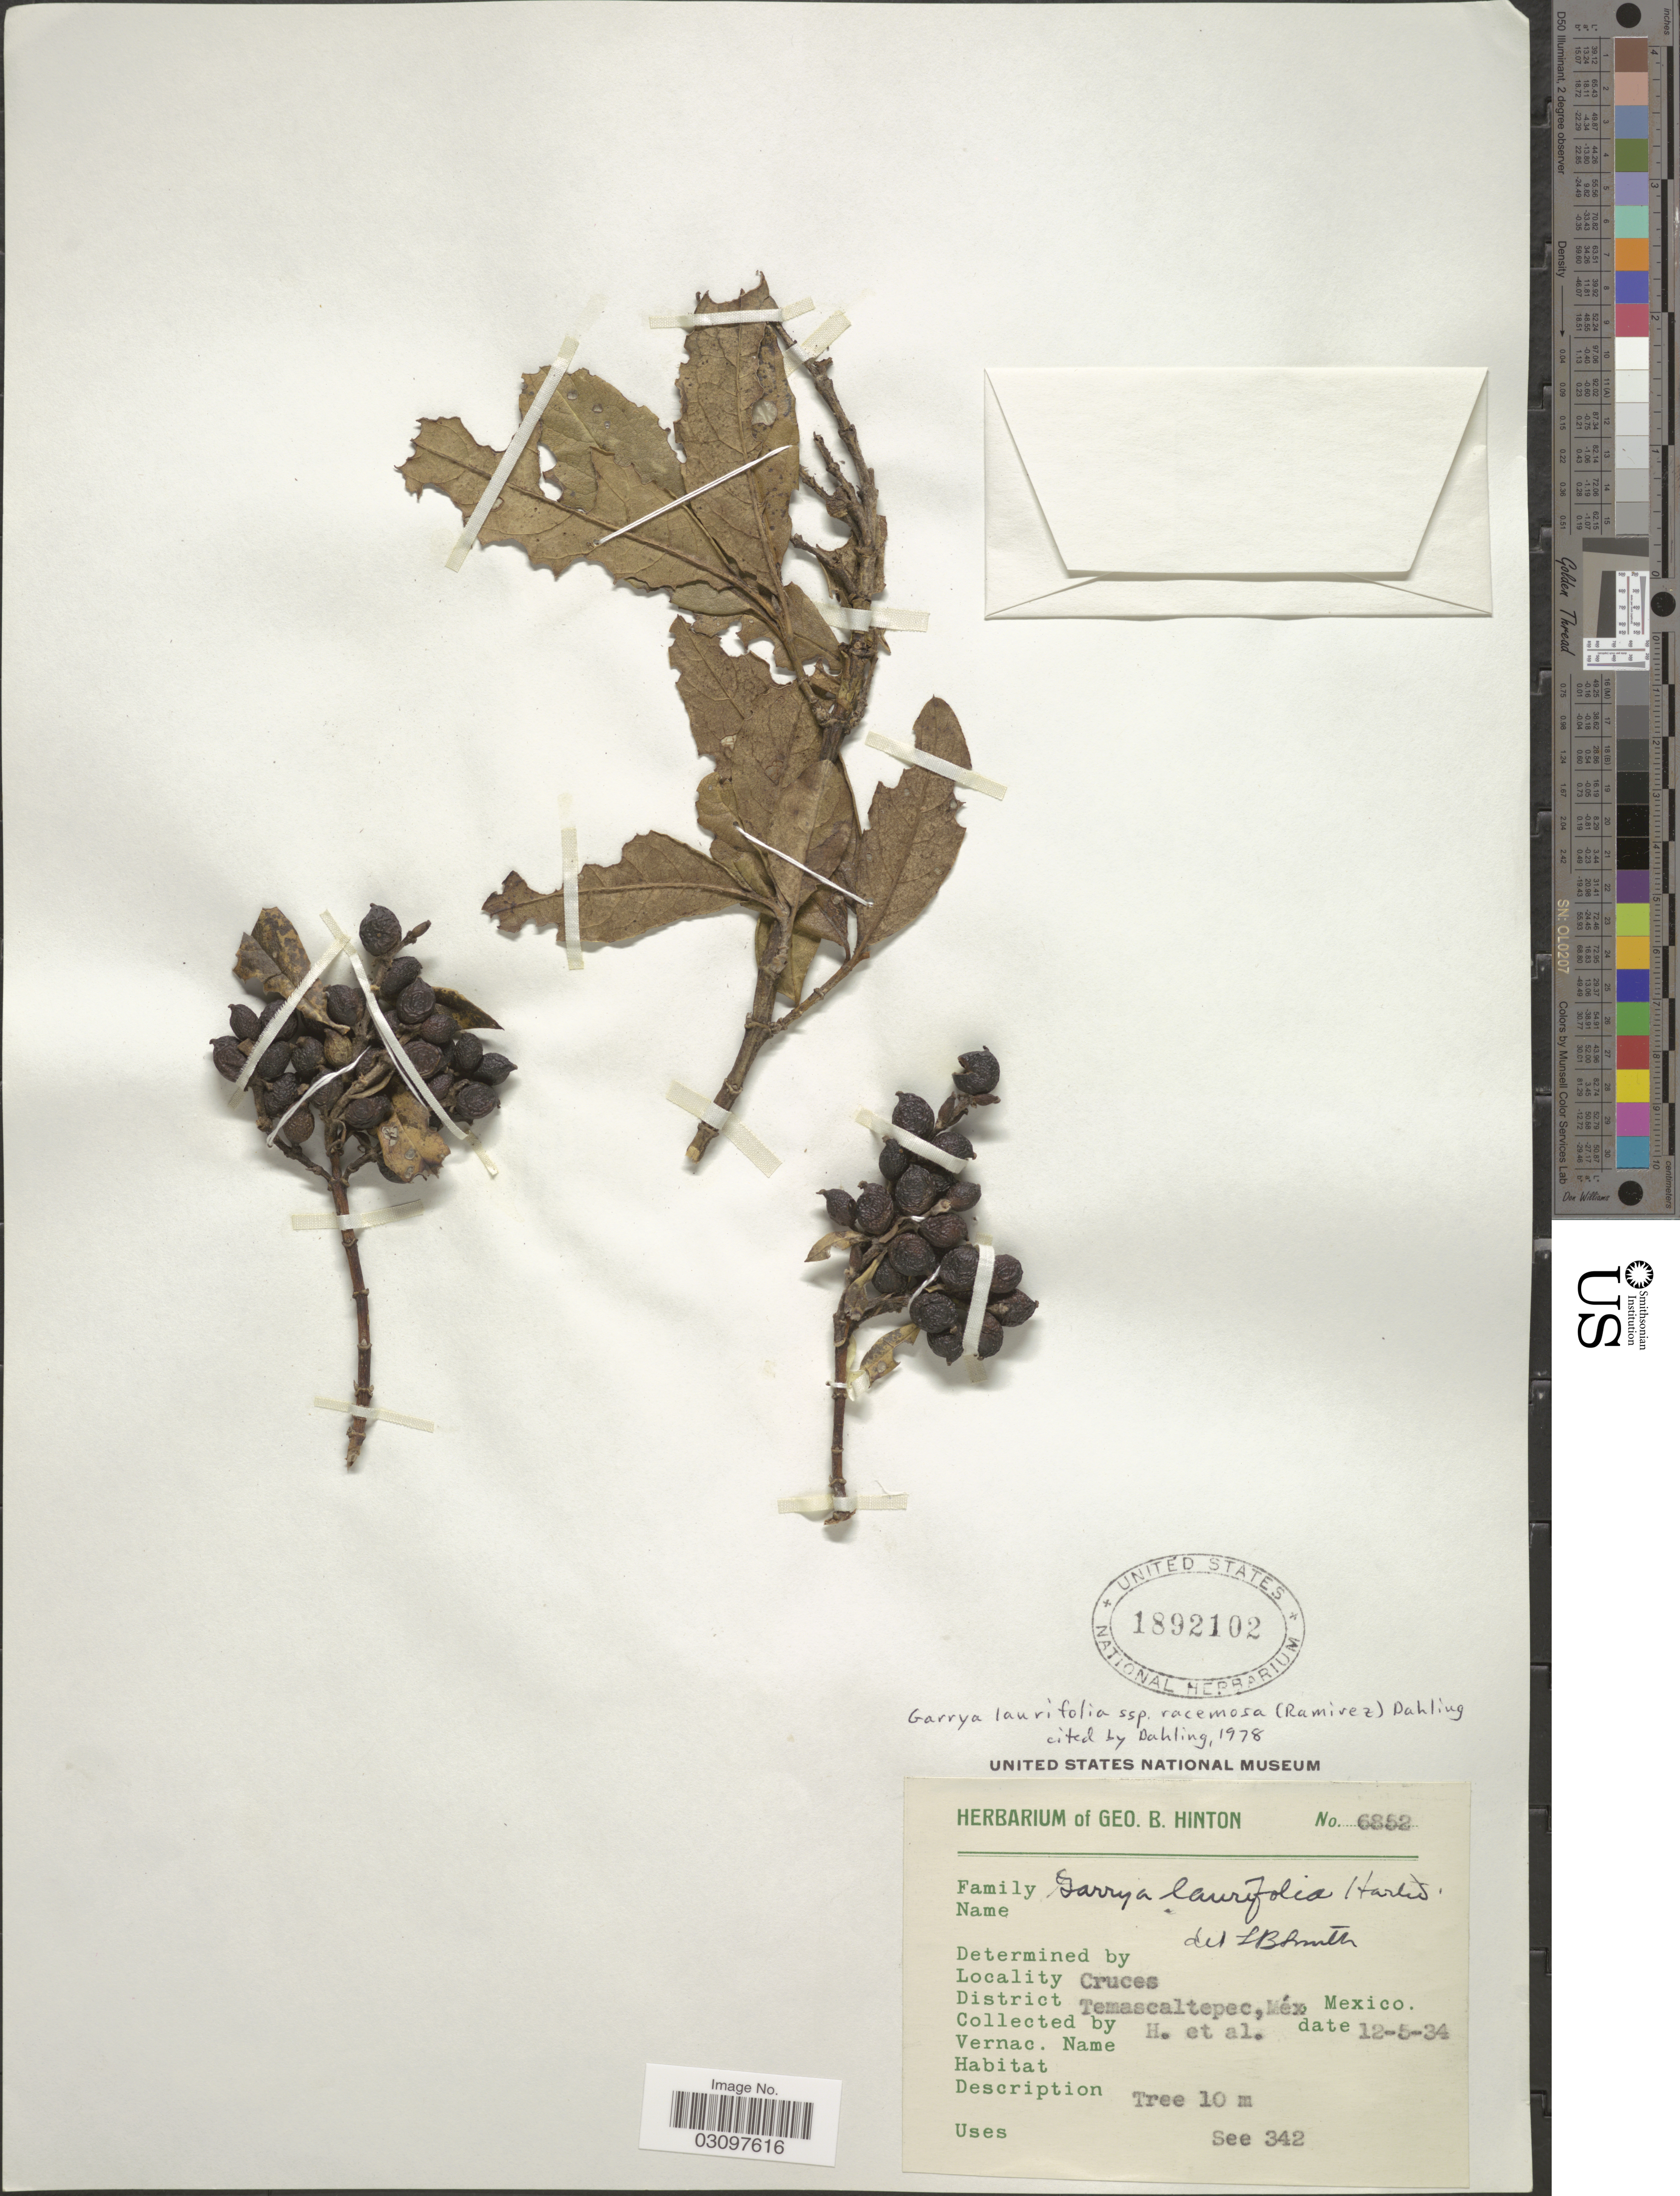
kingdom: Plantae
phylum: Tracheophyta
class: Magnoliopsida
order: Garryales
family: Garryaceae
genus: Garrya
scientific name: Garrya laurifolia subsp. racemosa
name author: (Ramírez) Dahling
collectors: G. B. Hinton & et al.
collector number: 6852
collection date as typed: Transcribed d/m/y: 12/5/34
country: Mexico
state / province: México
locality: Cruces, District Temascaltepec.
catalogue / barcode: US 1892102